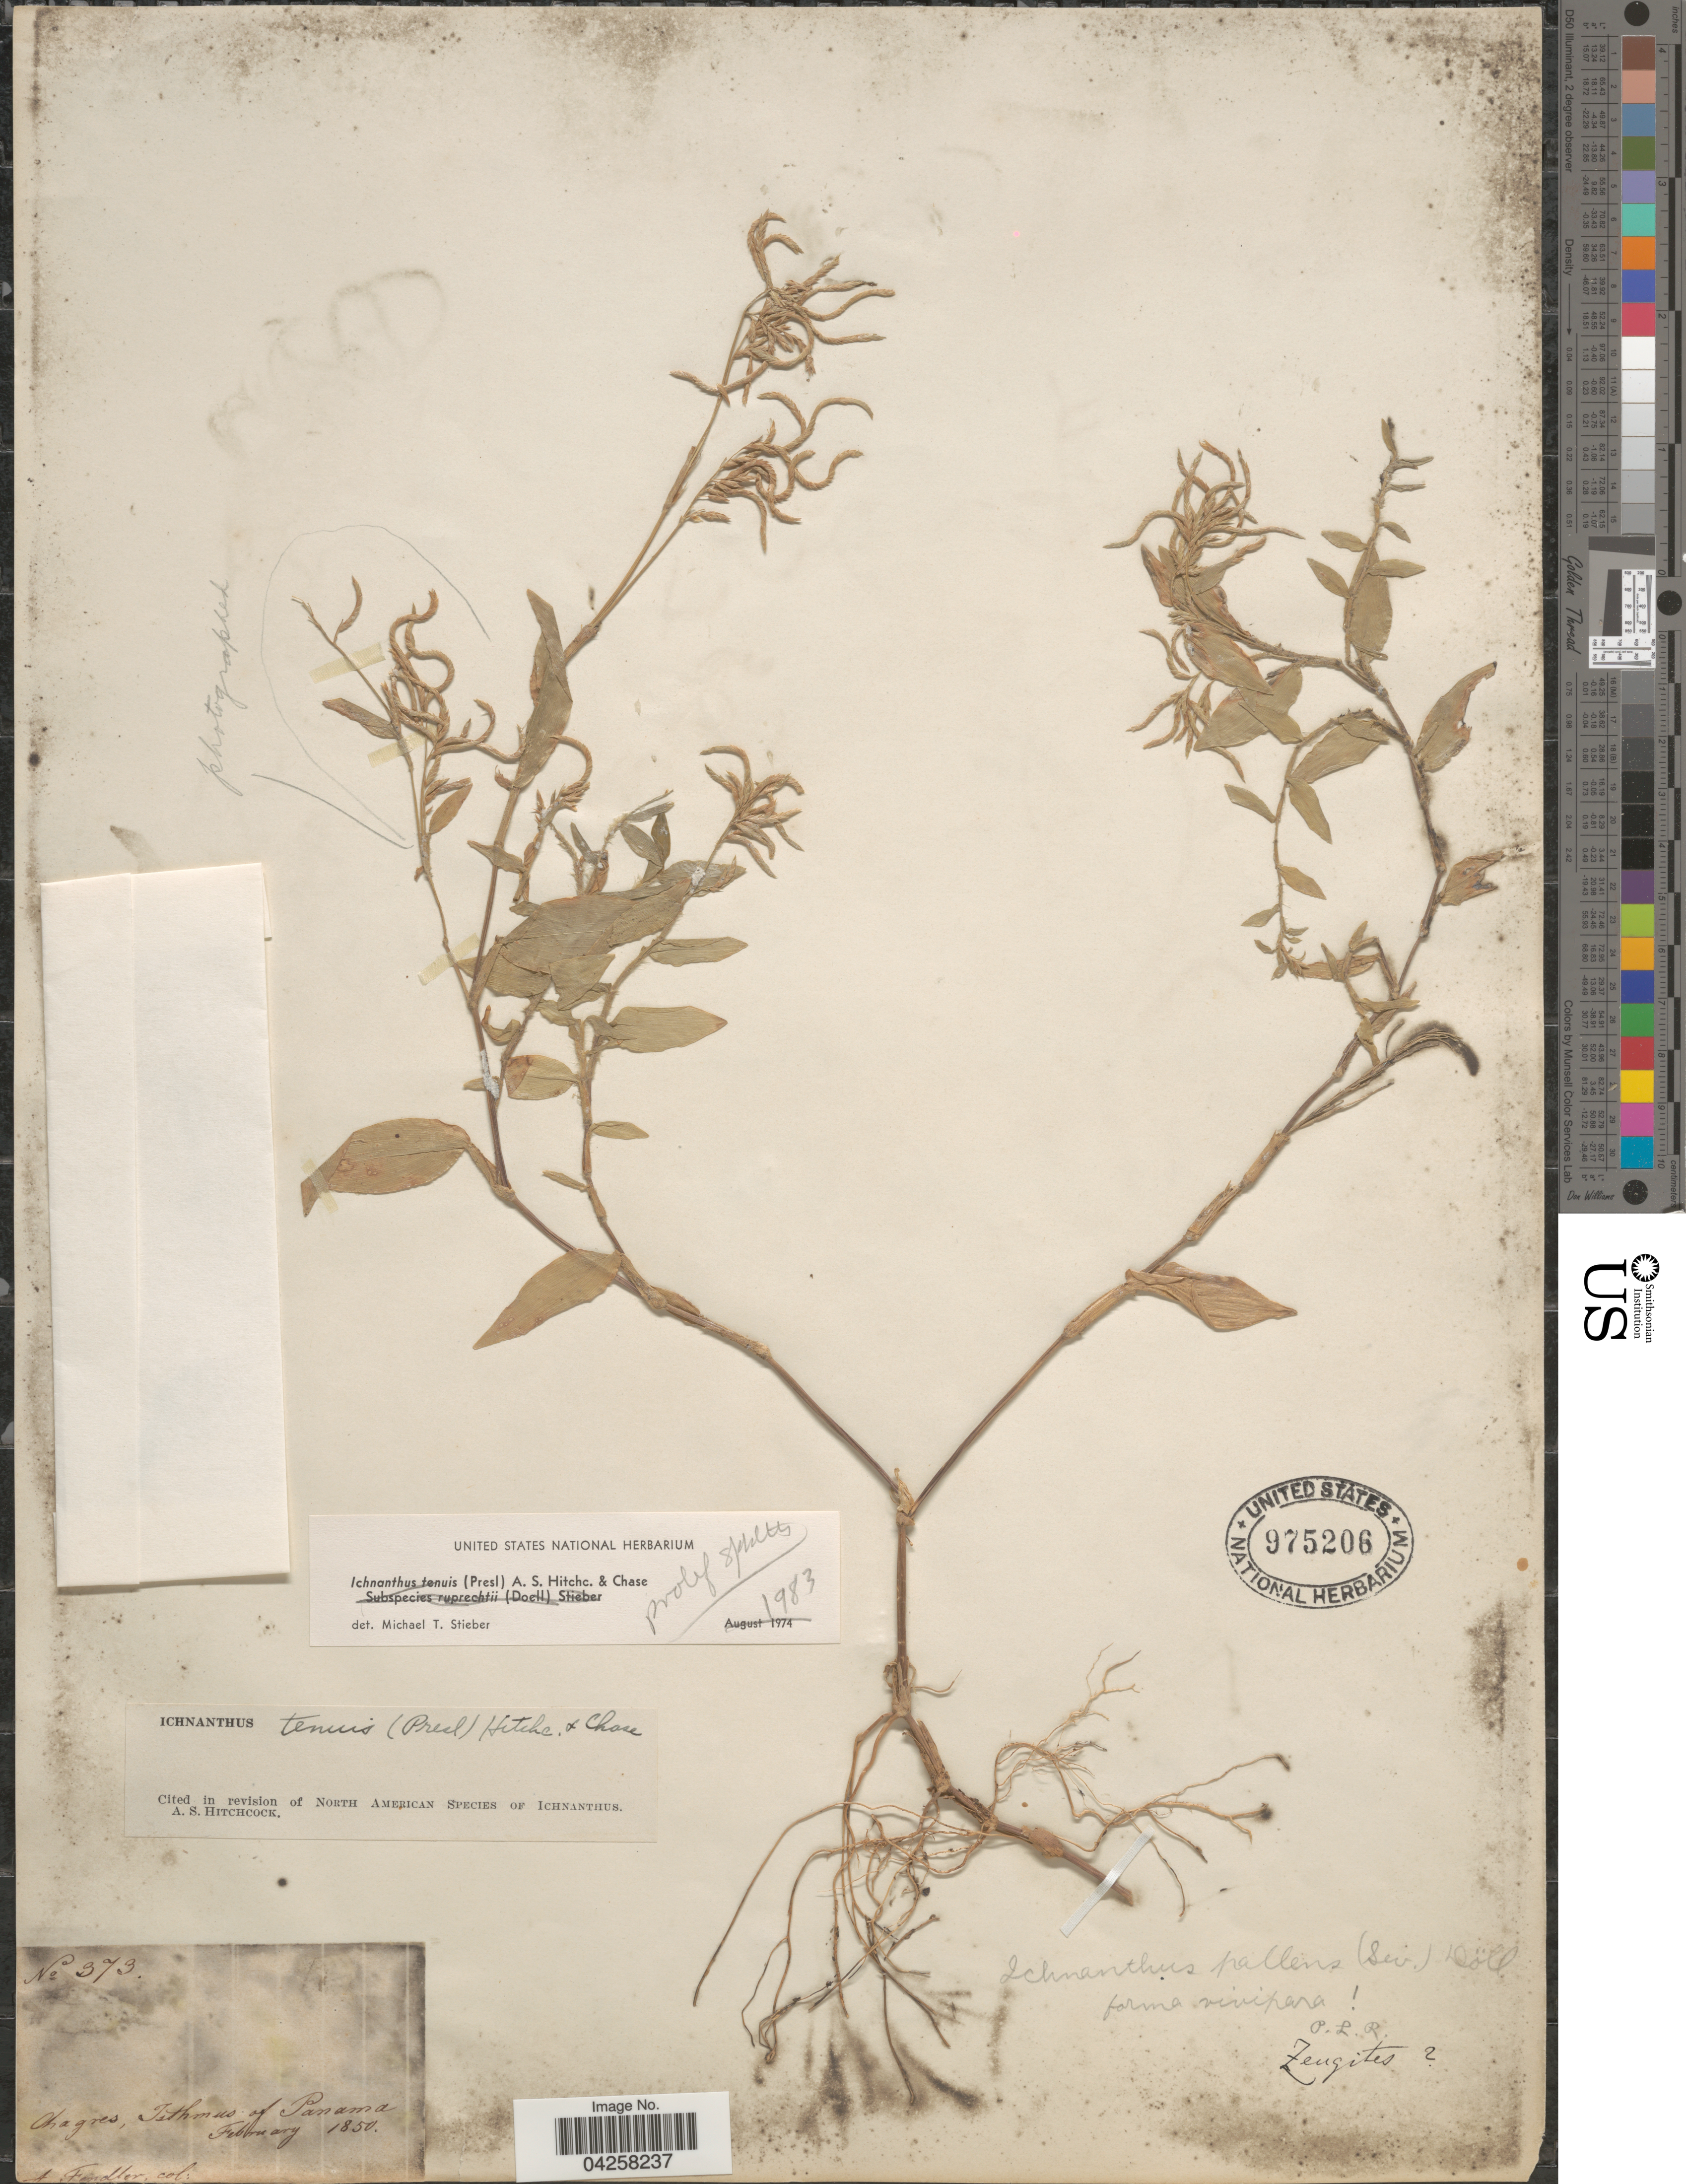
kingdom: Plantae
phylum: Tracheophyta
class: Liliopsida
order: Poales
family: Poaceae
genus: Ichnanthus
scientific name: Ichnanthus tenuis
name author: (J. Presl) Hitchc. & Chase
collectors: A. Fendler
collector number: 373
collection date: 1850-02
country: Panama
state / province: Panamá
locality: Chagres, Isthmus of Panama.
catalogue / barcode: US 975206